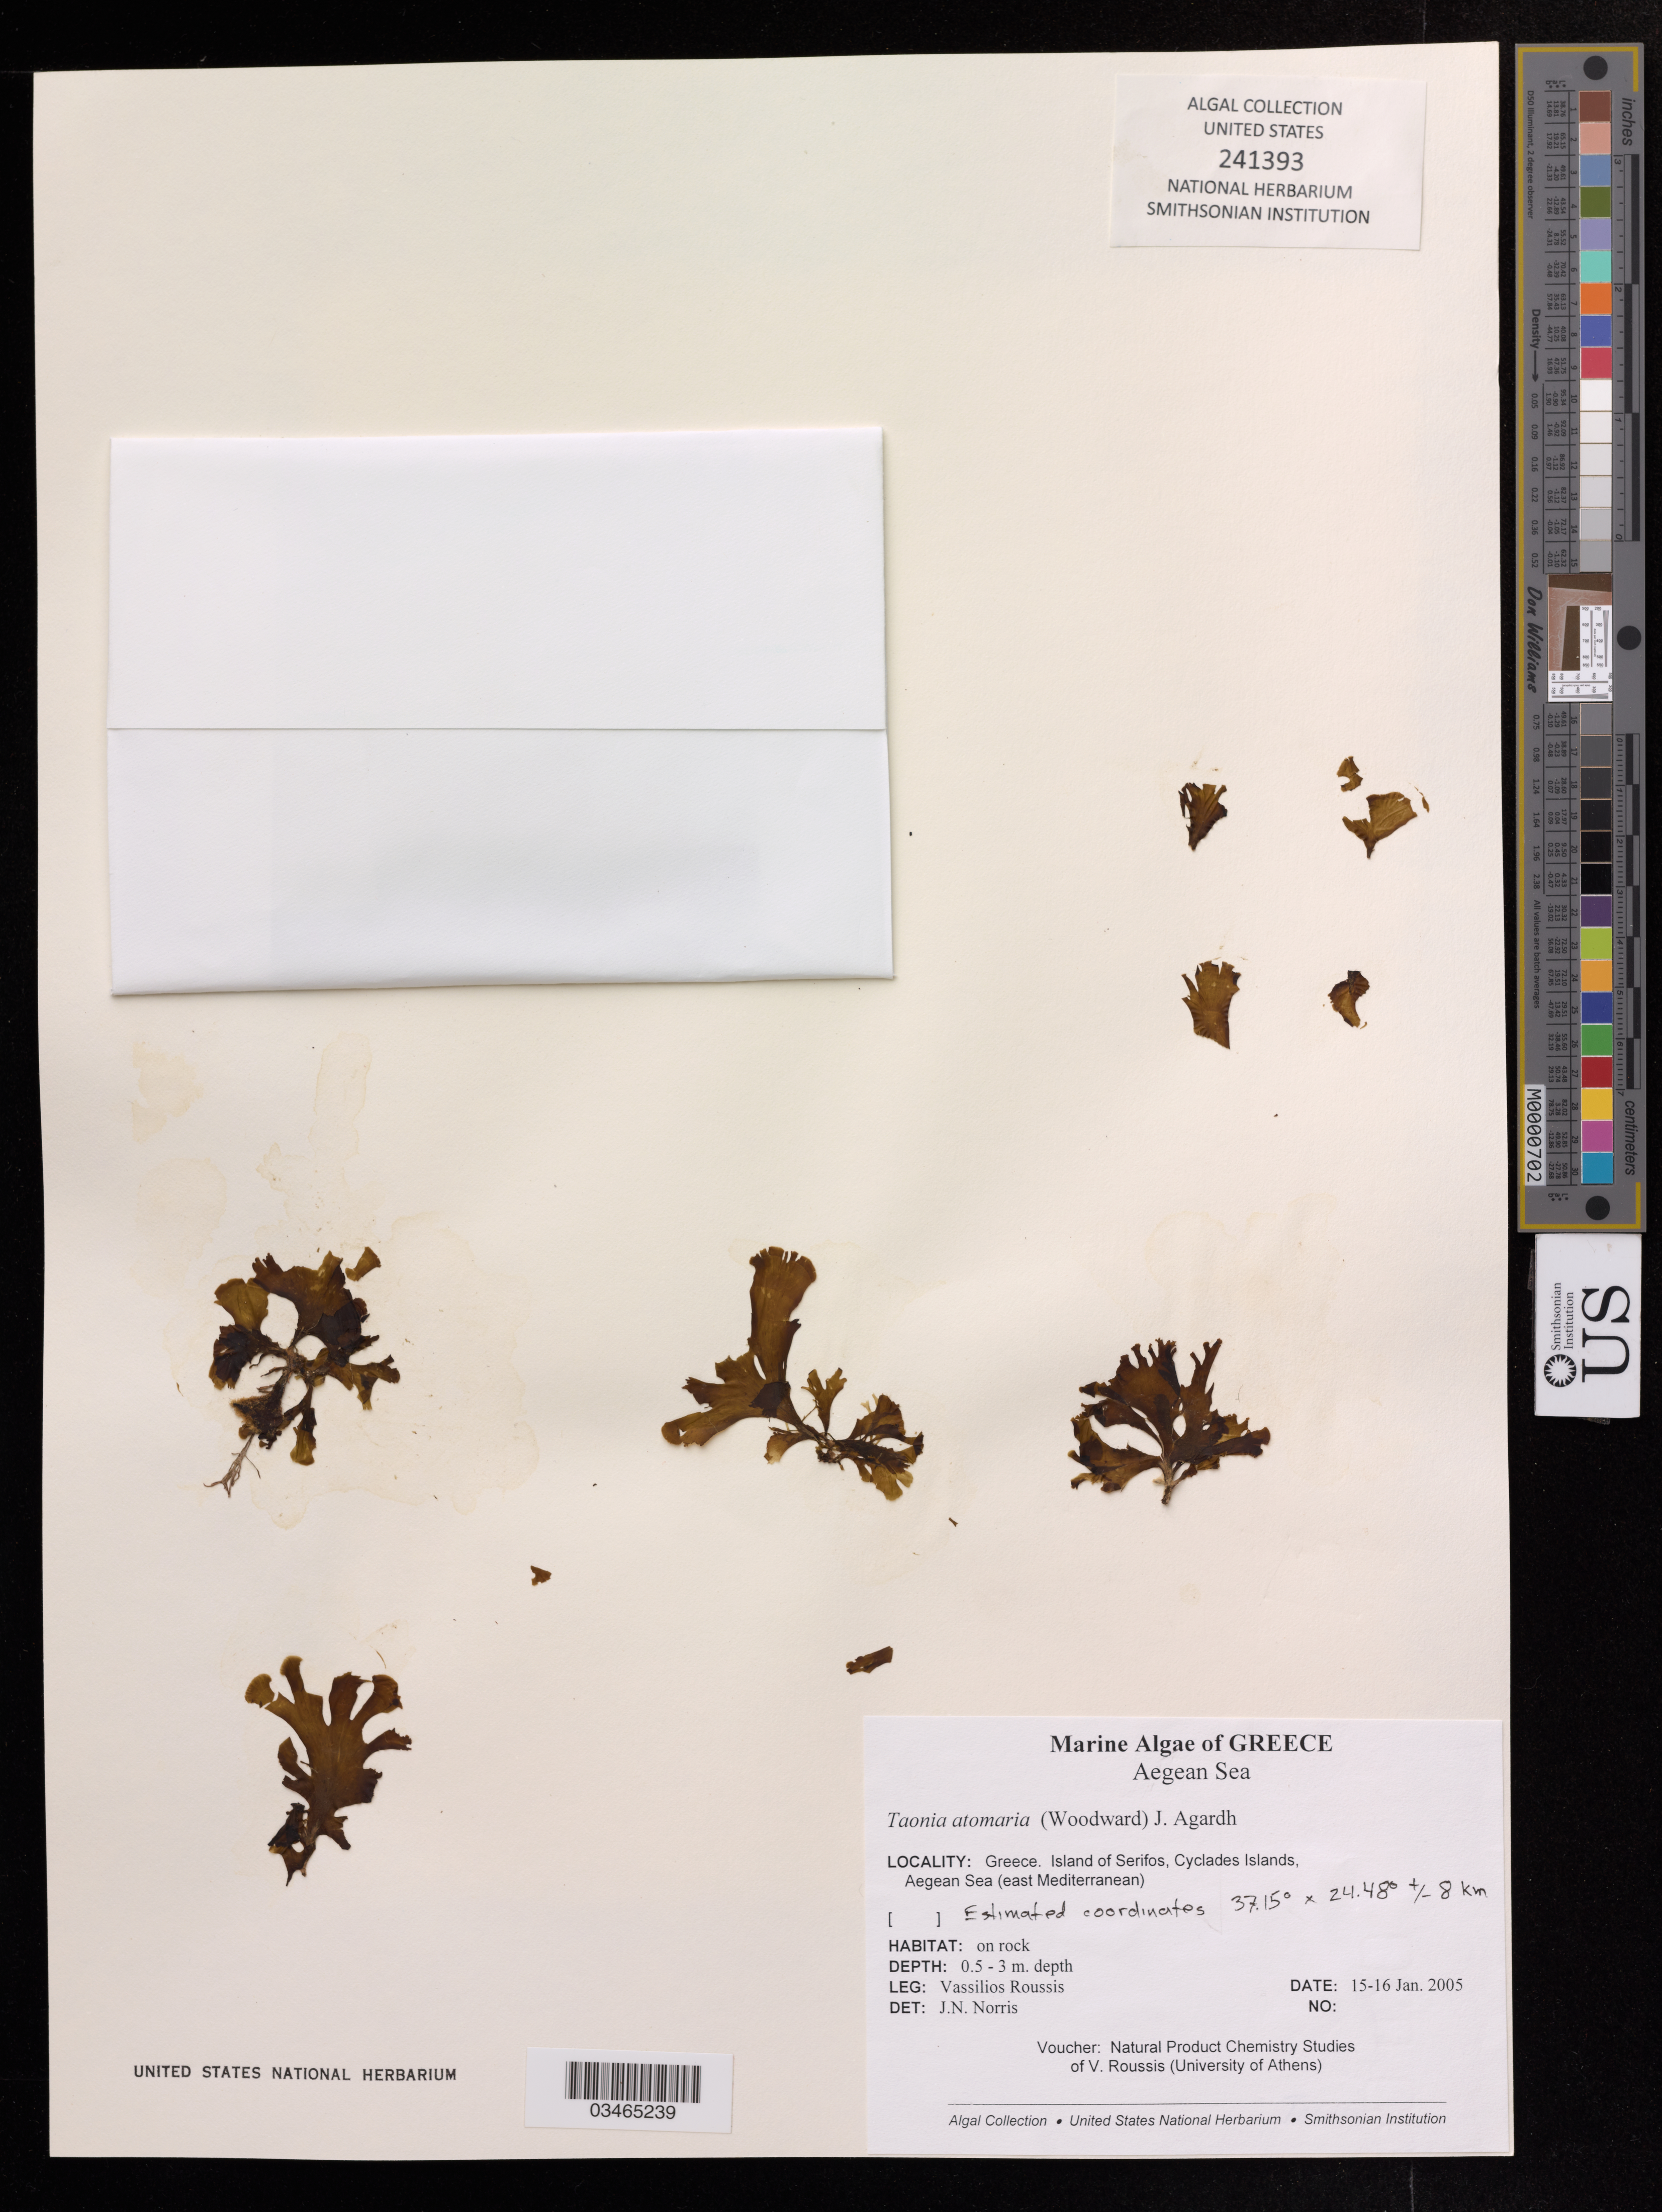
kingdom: Chromista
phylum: Ochrophyta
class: Phaeophyceae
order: Dictyotales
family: Dictyotaceae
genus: Taonia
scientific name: Taonia atomaria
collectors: V. Roussis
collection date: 2005-01-15/2005-01-16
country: Greece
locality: Island of Serifos, Cyclades Islands, Aegean Sea (east Mediterranean).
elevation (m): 0.5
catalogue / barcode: US 241393